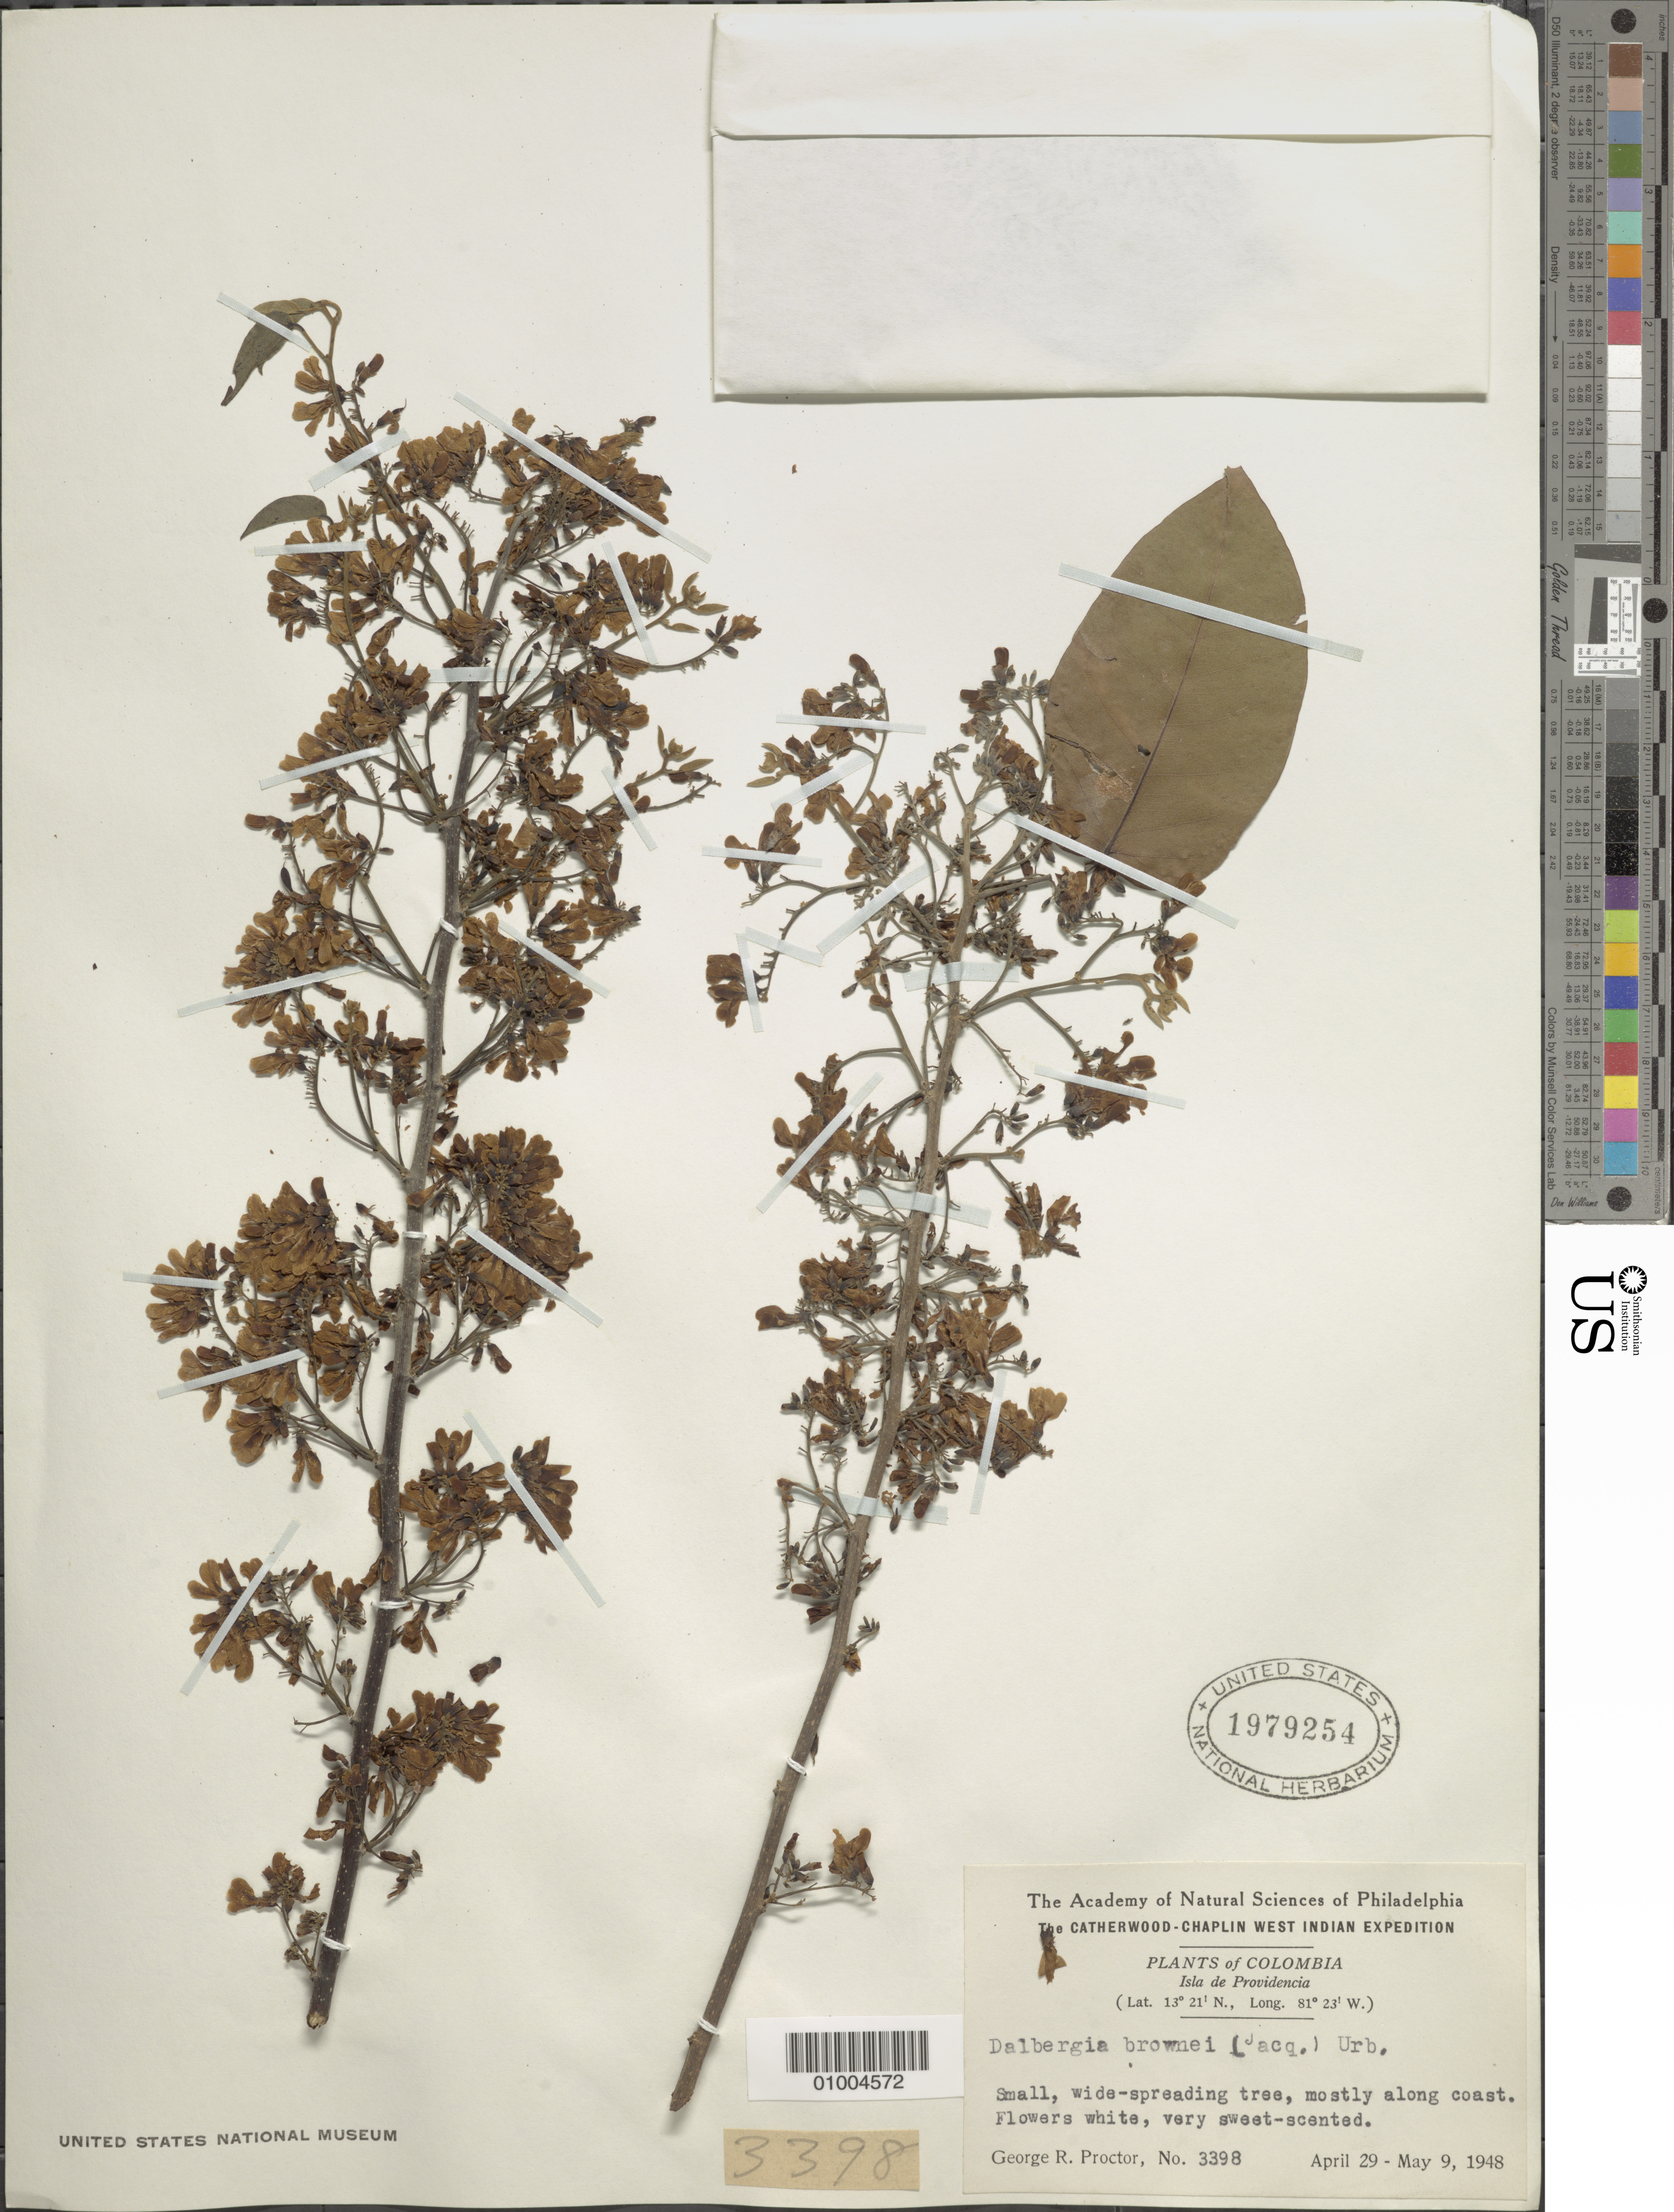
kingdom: Plantae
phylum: Tracheophyta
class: Magnoliopsida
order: Fabales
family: Fabaceae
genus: Dalbergia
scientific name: Dalbergia brownei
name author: (Jacq.) Schinz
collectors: G. R. Proctor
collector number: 3398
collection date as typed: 29 Apr 1948 to 09 May 1948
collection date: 1948-04-29/1948-05-09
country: Colombia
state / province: San Andrés Y Providencia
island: Providencia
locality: Colombia, Isla de Providencia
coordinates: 0 N, 0 E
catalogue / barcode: US 1979254